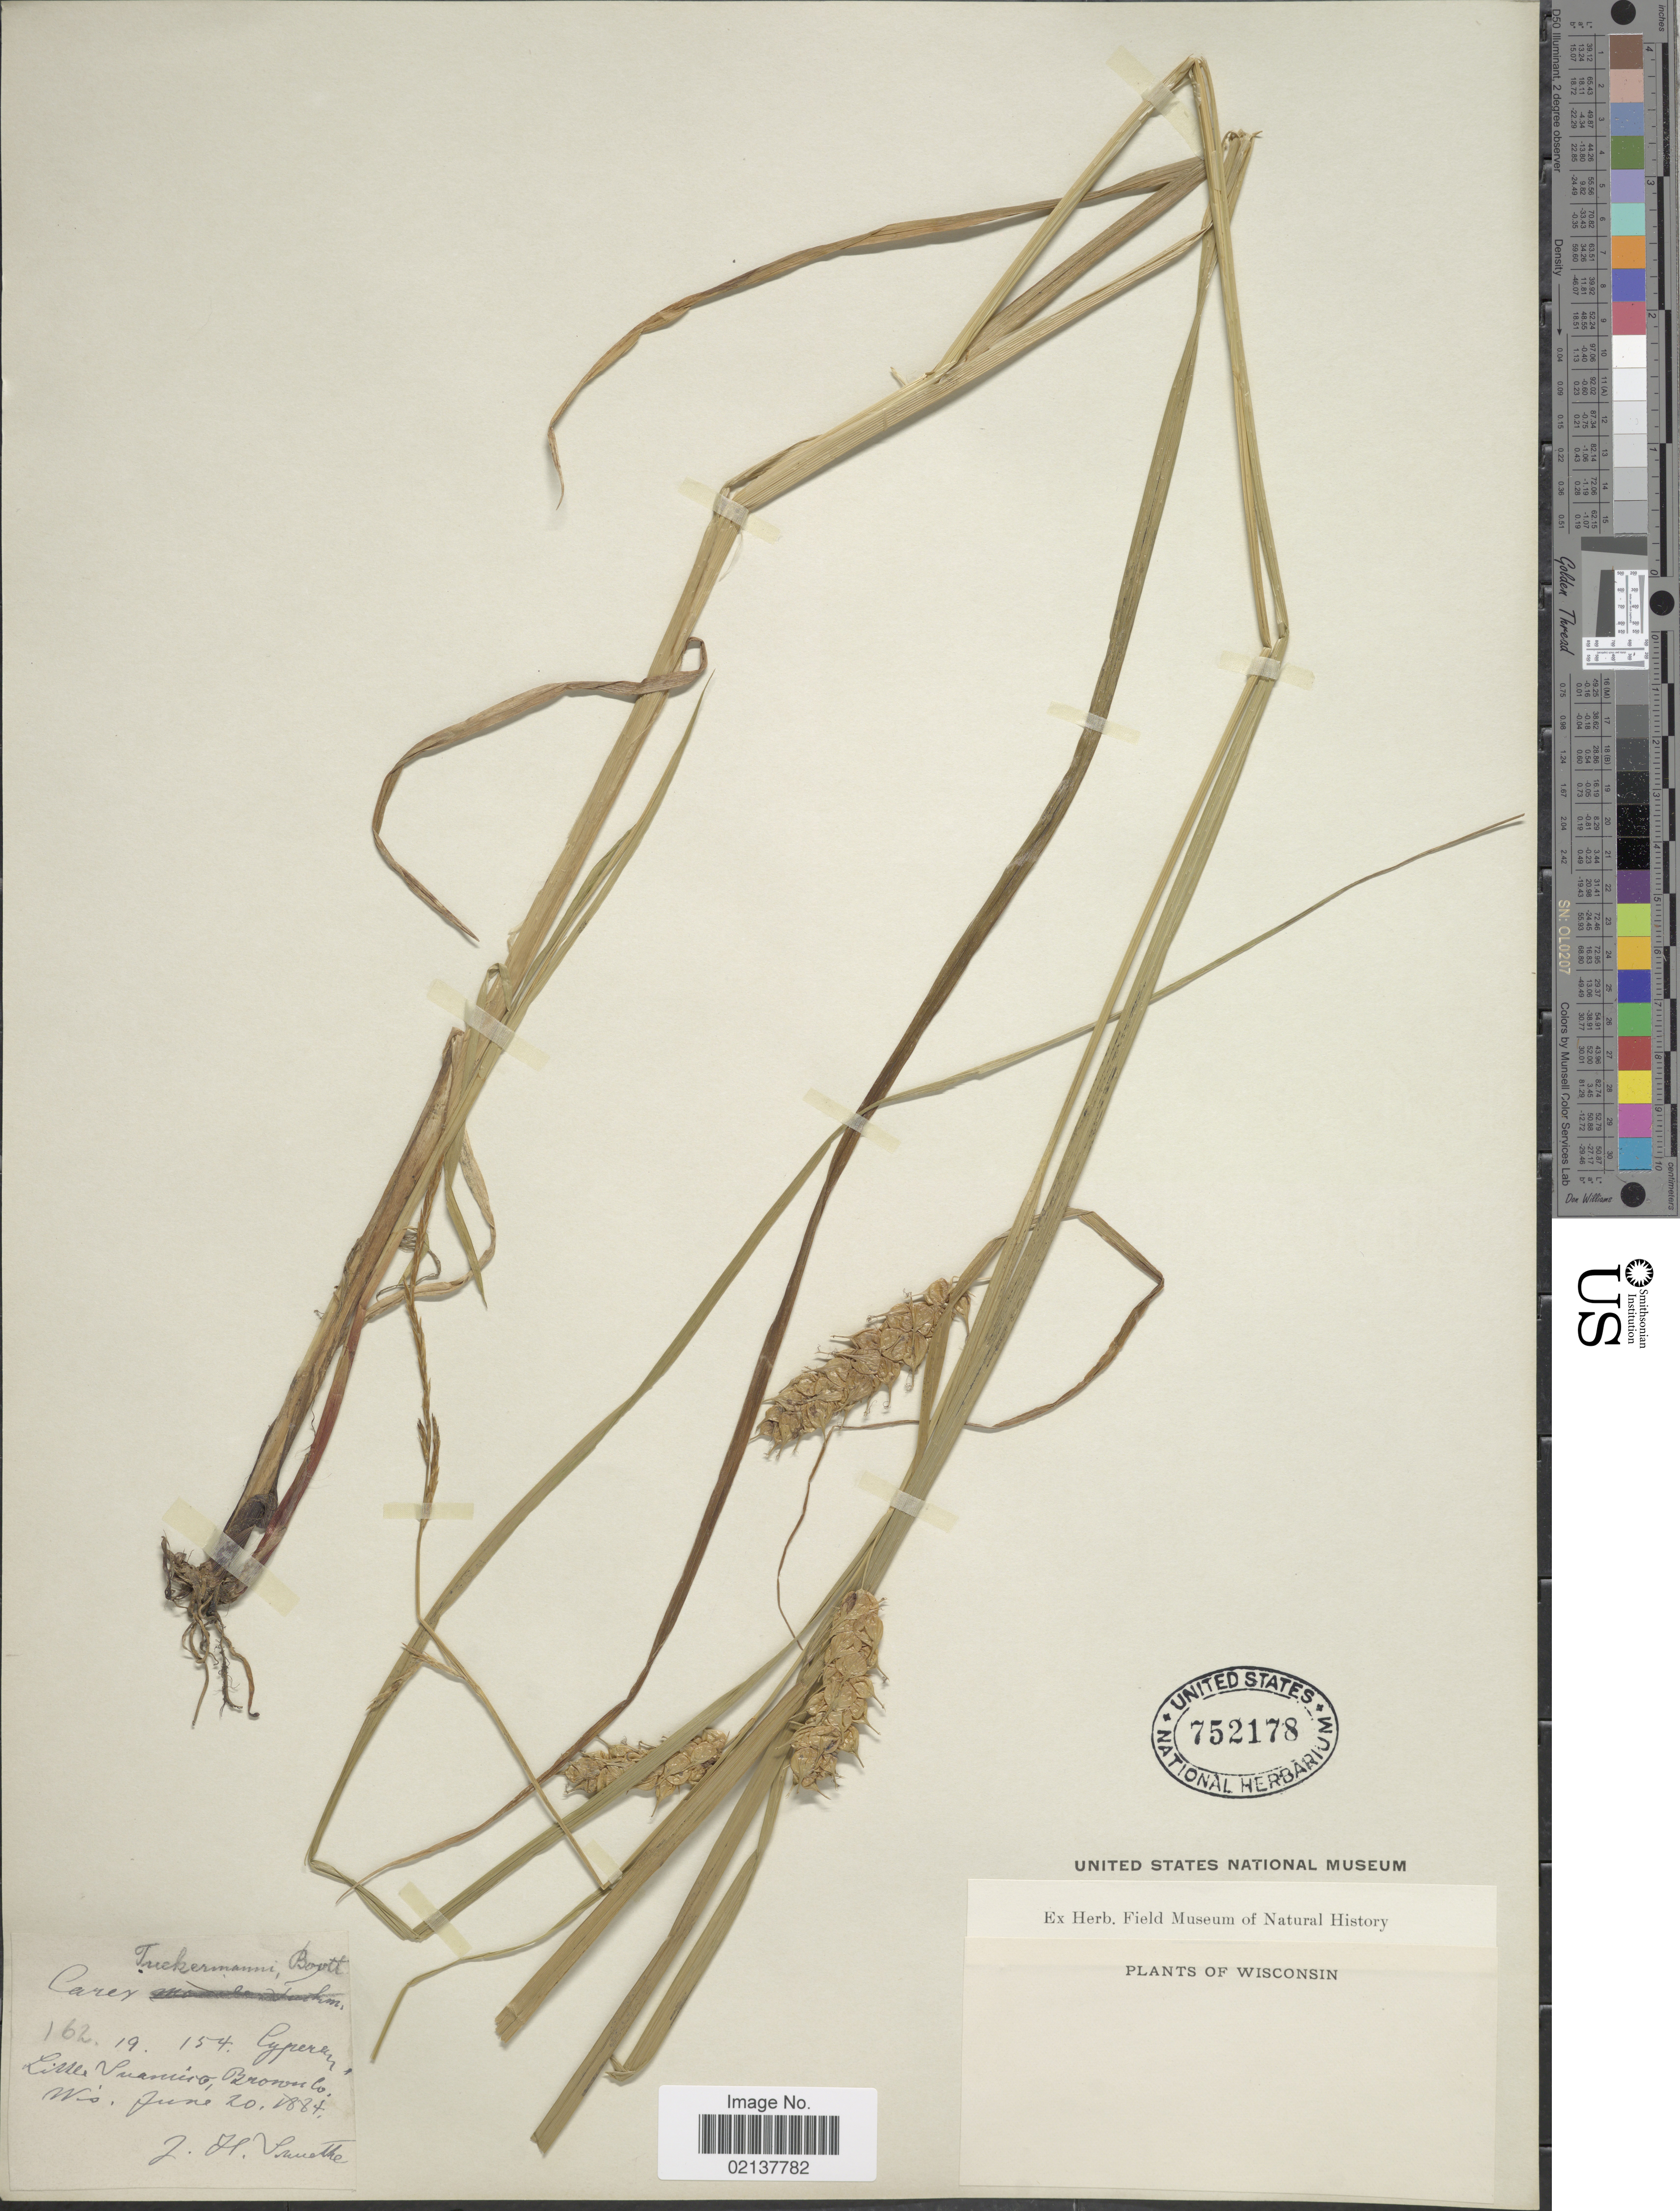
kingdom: Plantae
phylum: Tracheophyta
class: Liliopsida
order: Poales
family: Cyperaceae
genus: Carex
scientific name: Carex tuckermanii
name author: Boott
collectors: J. H. Schuette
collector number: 162.19.154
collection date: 1884-06-20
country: United States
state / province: Wisconsin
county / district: Brown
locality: Little Suamico, Brown Co.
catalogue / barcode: US 752178